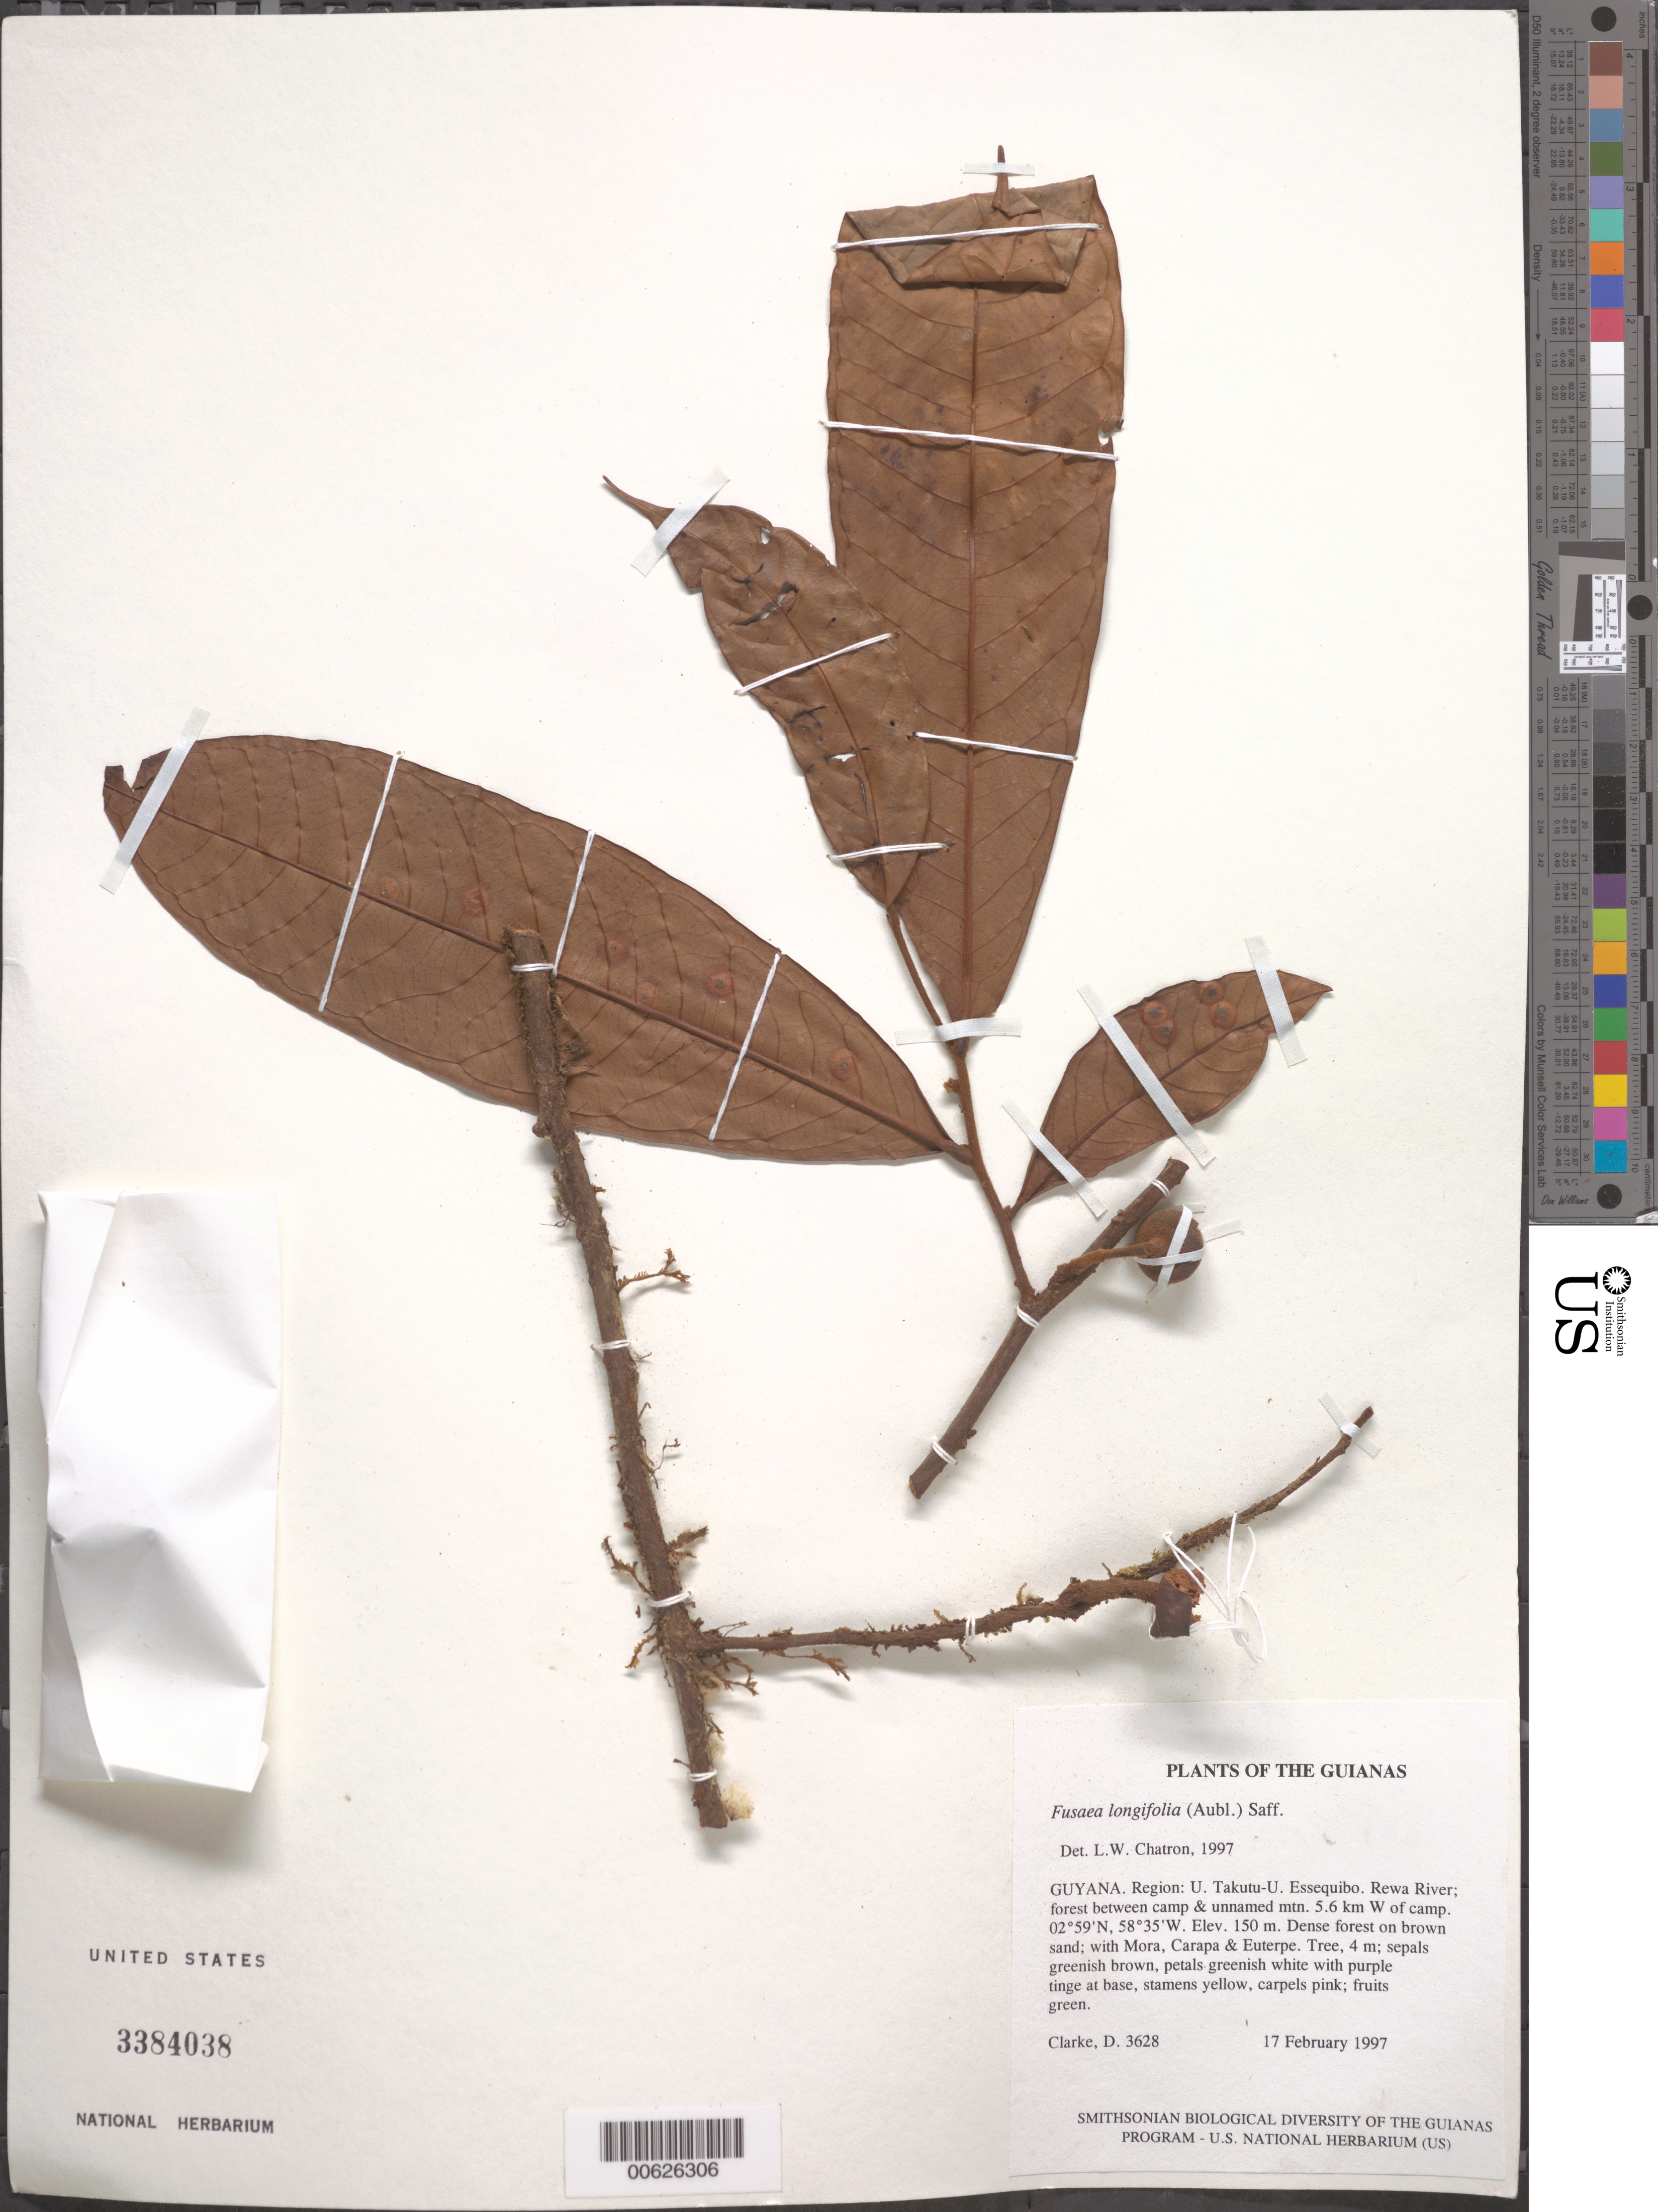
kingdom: Plantae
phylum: Tracheophyta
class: Magnoliopsida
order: Magnoliales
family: Annonaceae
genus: Fusaea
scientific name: Fusaea longifolia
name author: (Aubl.) Saff.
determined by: Chatrou, L. W.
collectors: H. D. Clarke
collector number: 3628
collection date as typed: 17 February 1997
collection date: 1997-02-17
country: Guyana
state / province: U. Takutu-U. Essequibo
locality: Rewa River; forest between camp & unnamed mtn. 5.6 km W of camp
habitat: Dense forest on brown sand; with Mora, Carapa & Euterpe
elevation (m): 150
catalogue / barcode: US 3384038